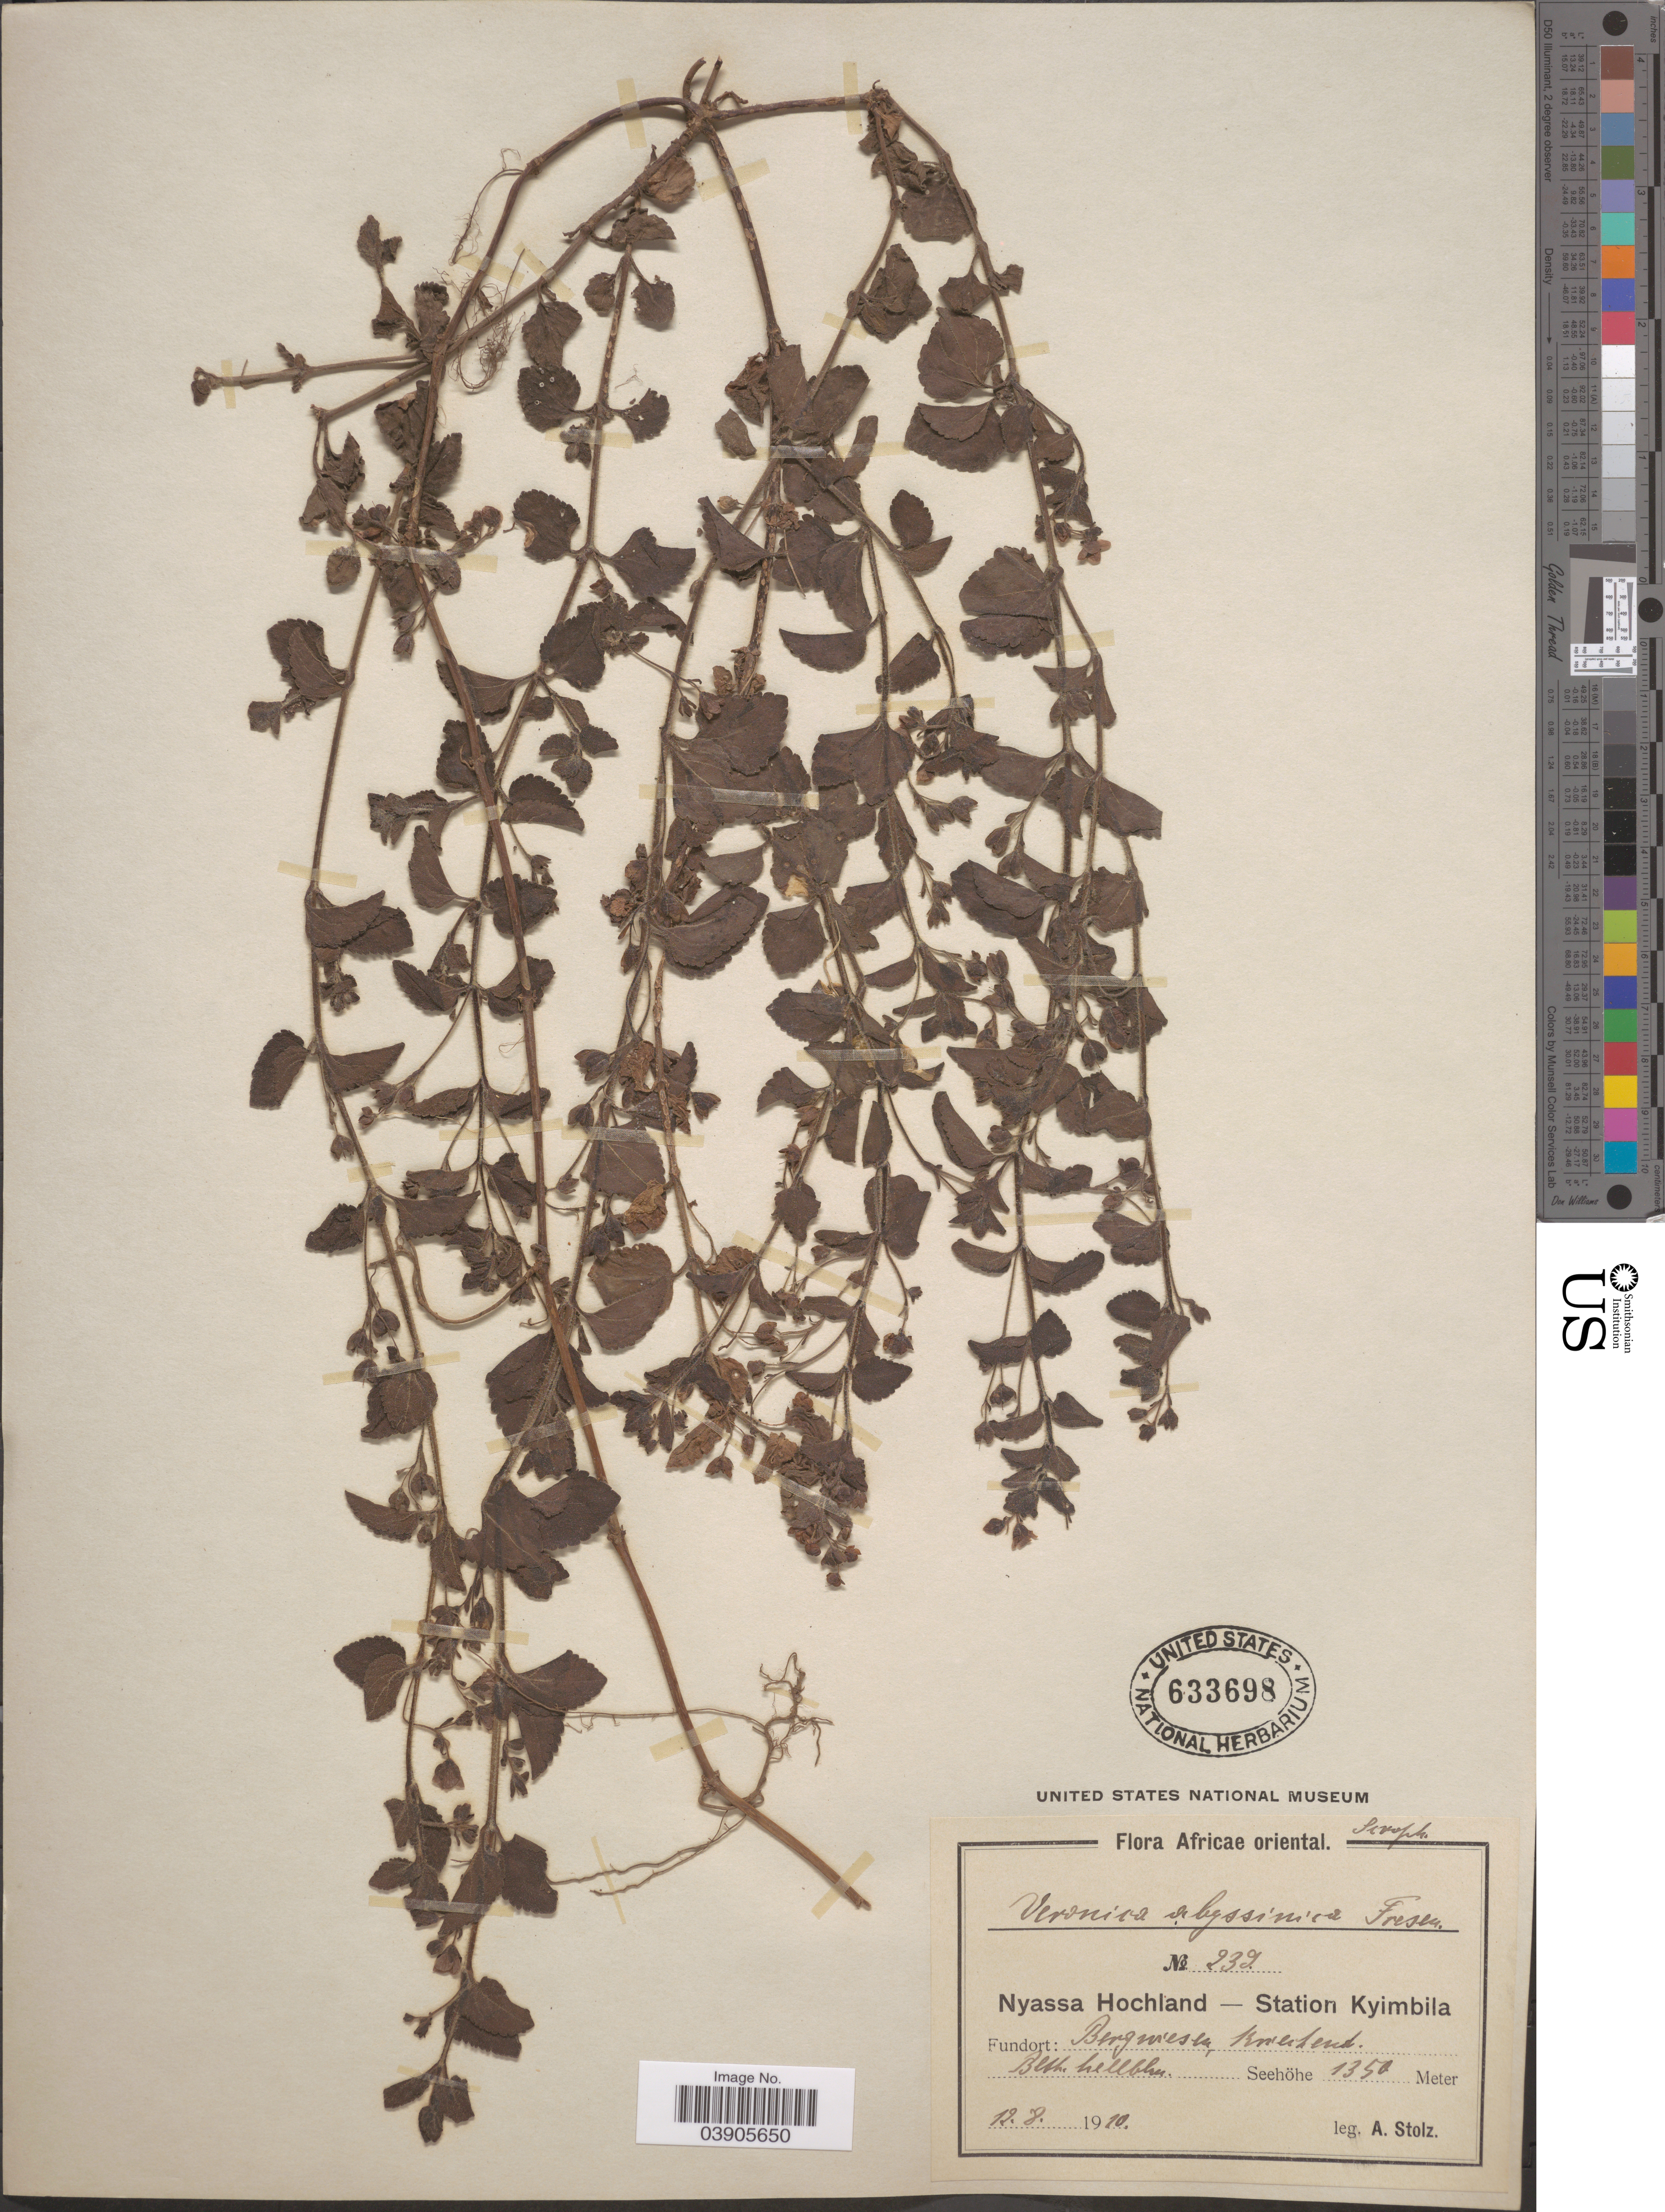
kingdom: Plantae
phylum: Tracheophyta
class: Magnoliopsida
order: Lamiales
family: Plantaginaceae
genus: Veronica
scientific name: Veronica abyssinica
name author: Fresen.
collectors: A. Stolz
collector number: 239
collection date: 1910-08-12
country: Tanzania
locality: Africae oriental. Nyassa Hochland - Station Kyimbila. Bergwiesen, Kniesend.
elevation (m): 1350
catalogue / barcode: US 633698